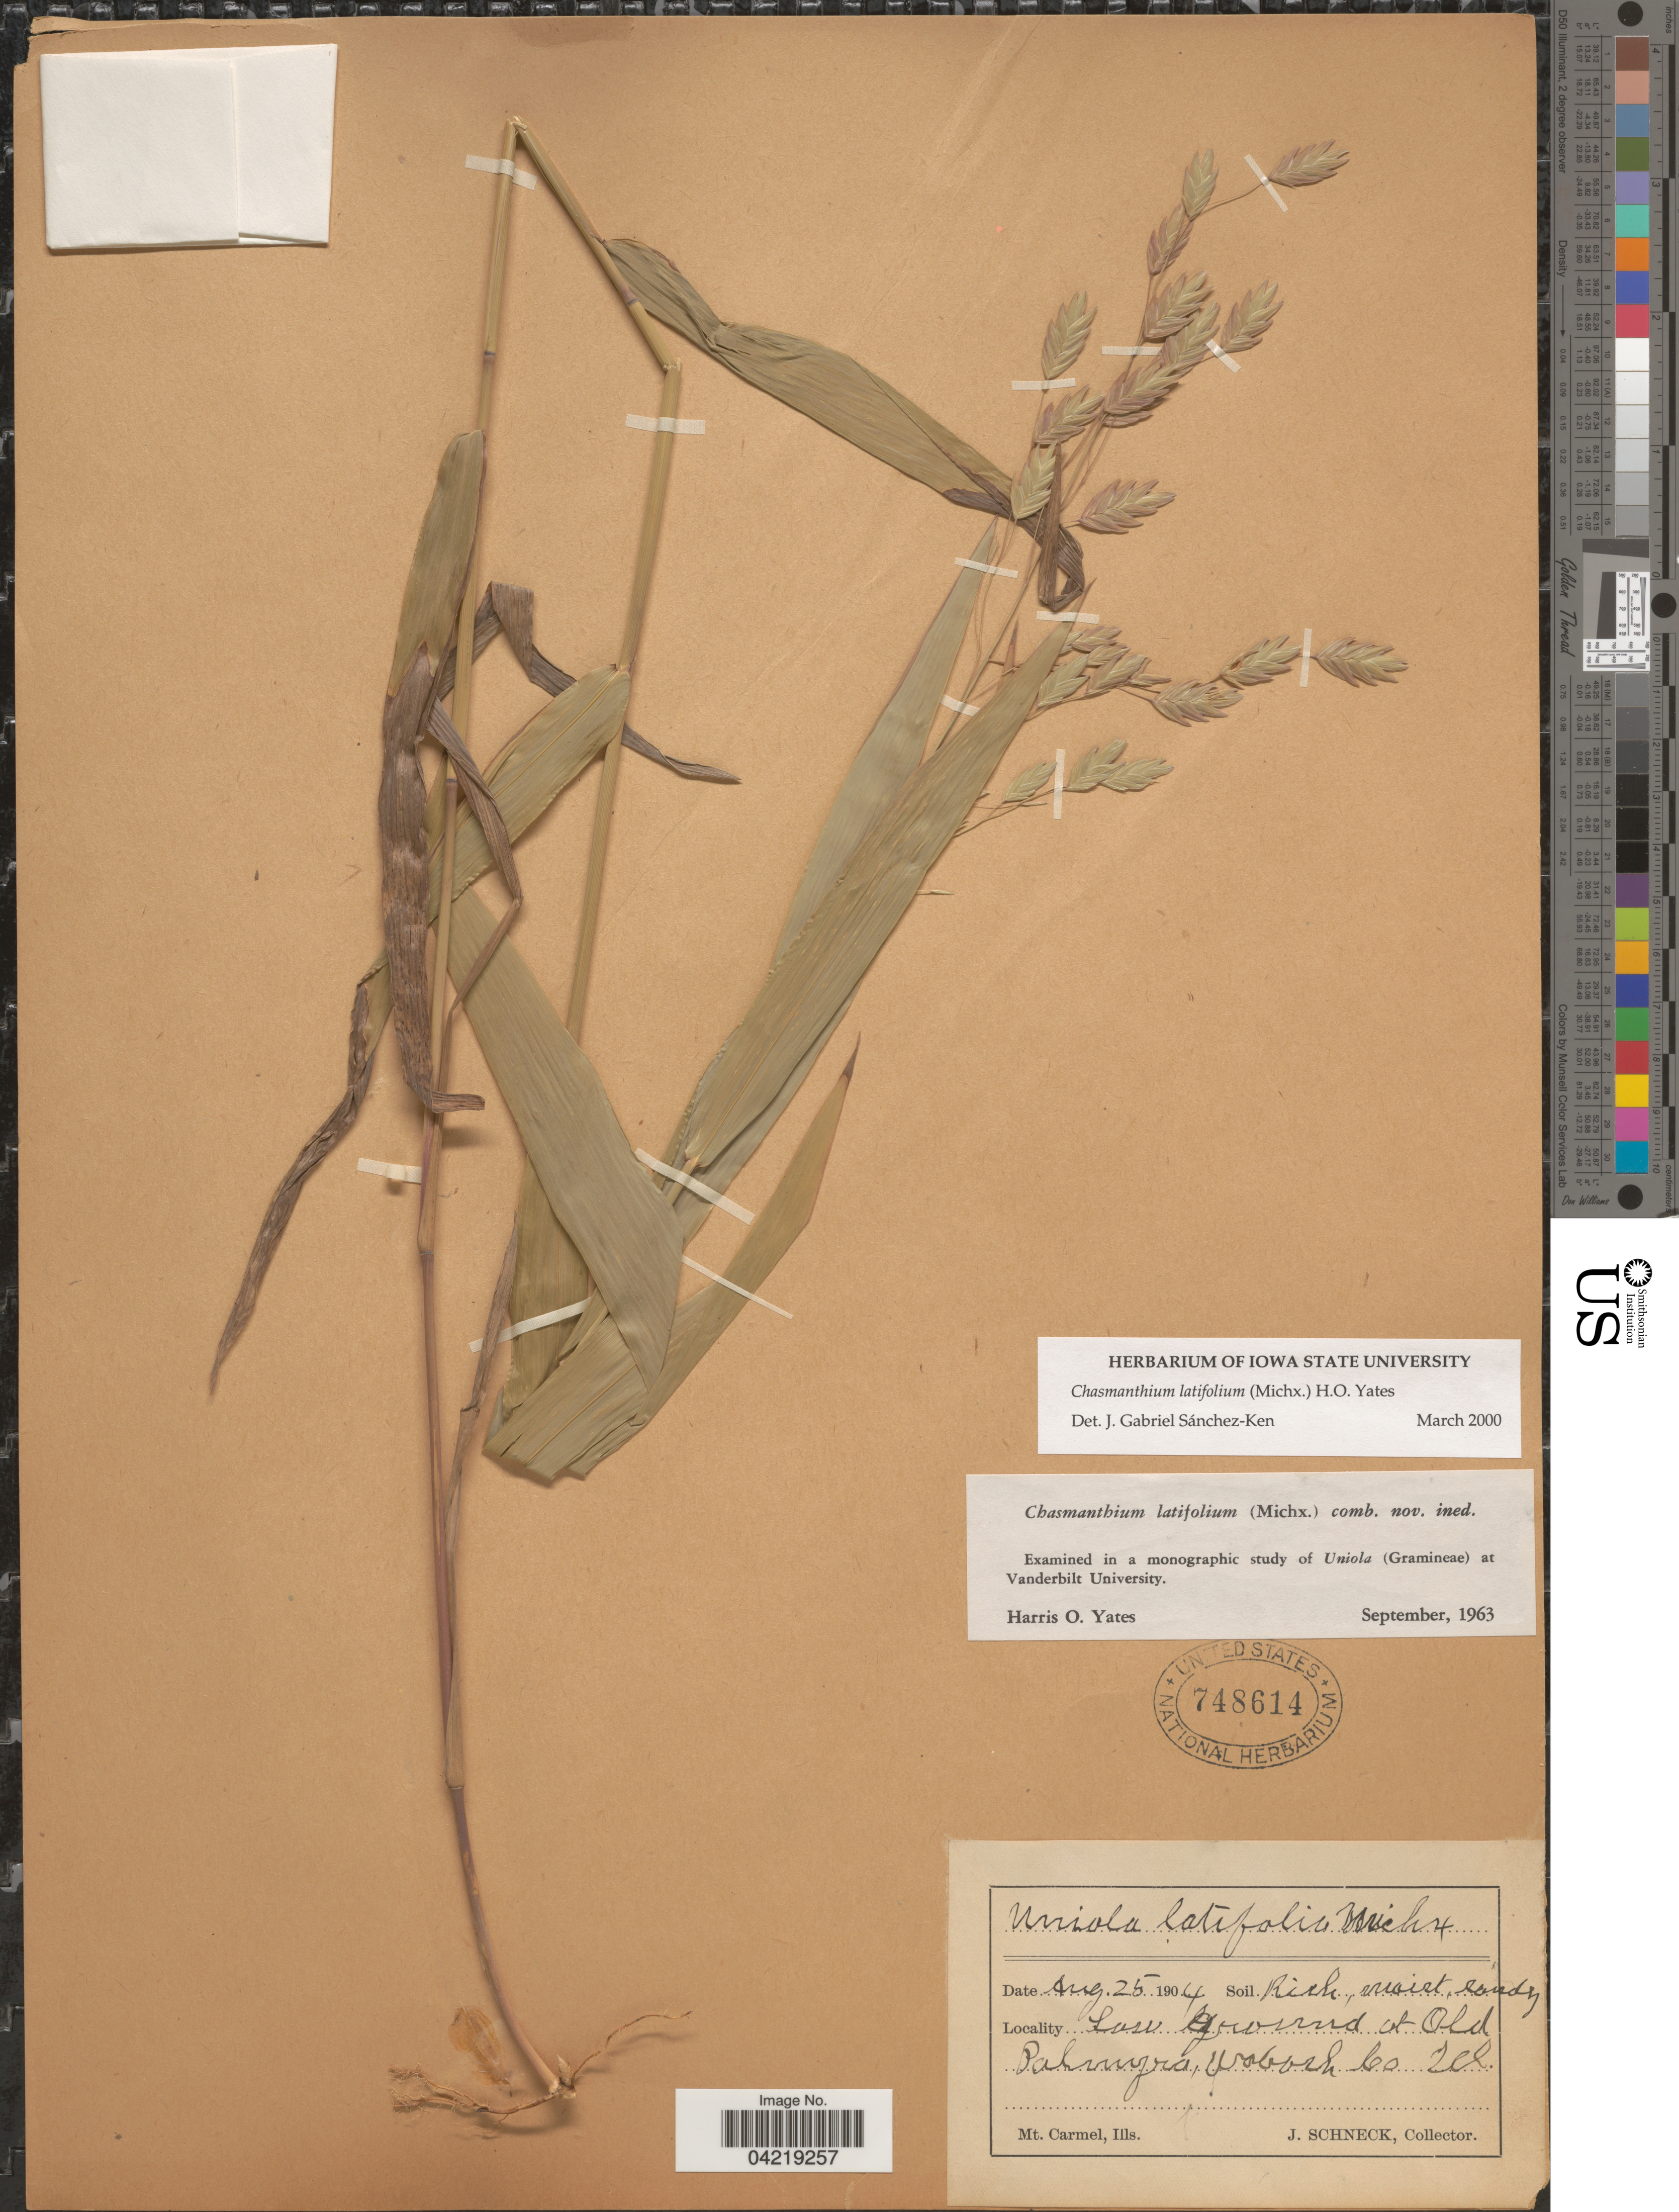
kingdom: Plantae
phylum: Tracheophyta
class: Liliopsida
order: Poales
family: Poaceae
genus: Chasmanthium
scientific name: Chasmanthium latifolium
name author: (Michx.) H.O. Yates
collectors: J. Schneck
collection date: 1904-08-25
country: United States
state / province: Illinois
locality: Low ground at Old Palmyra, Wabash Co.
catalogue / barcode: US 748614